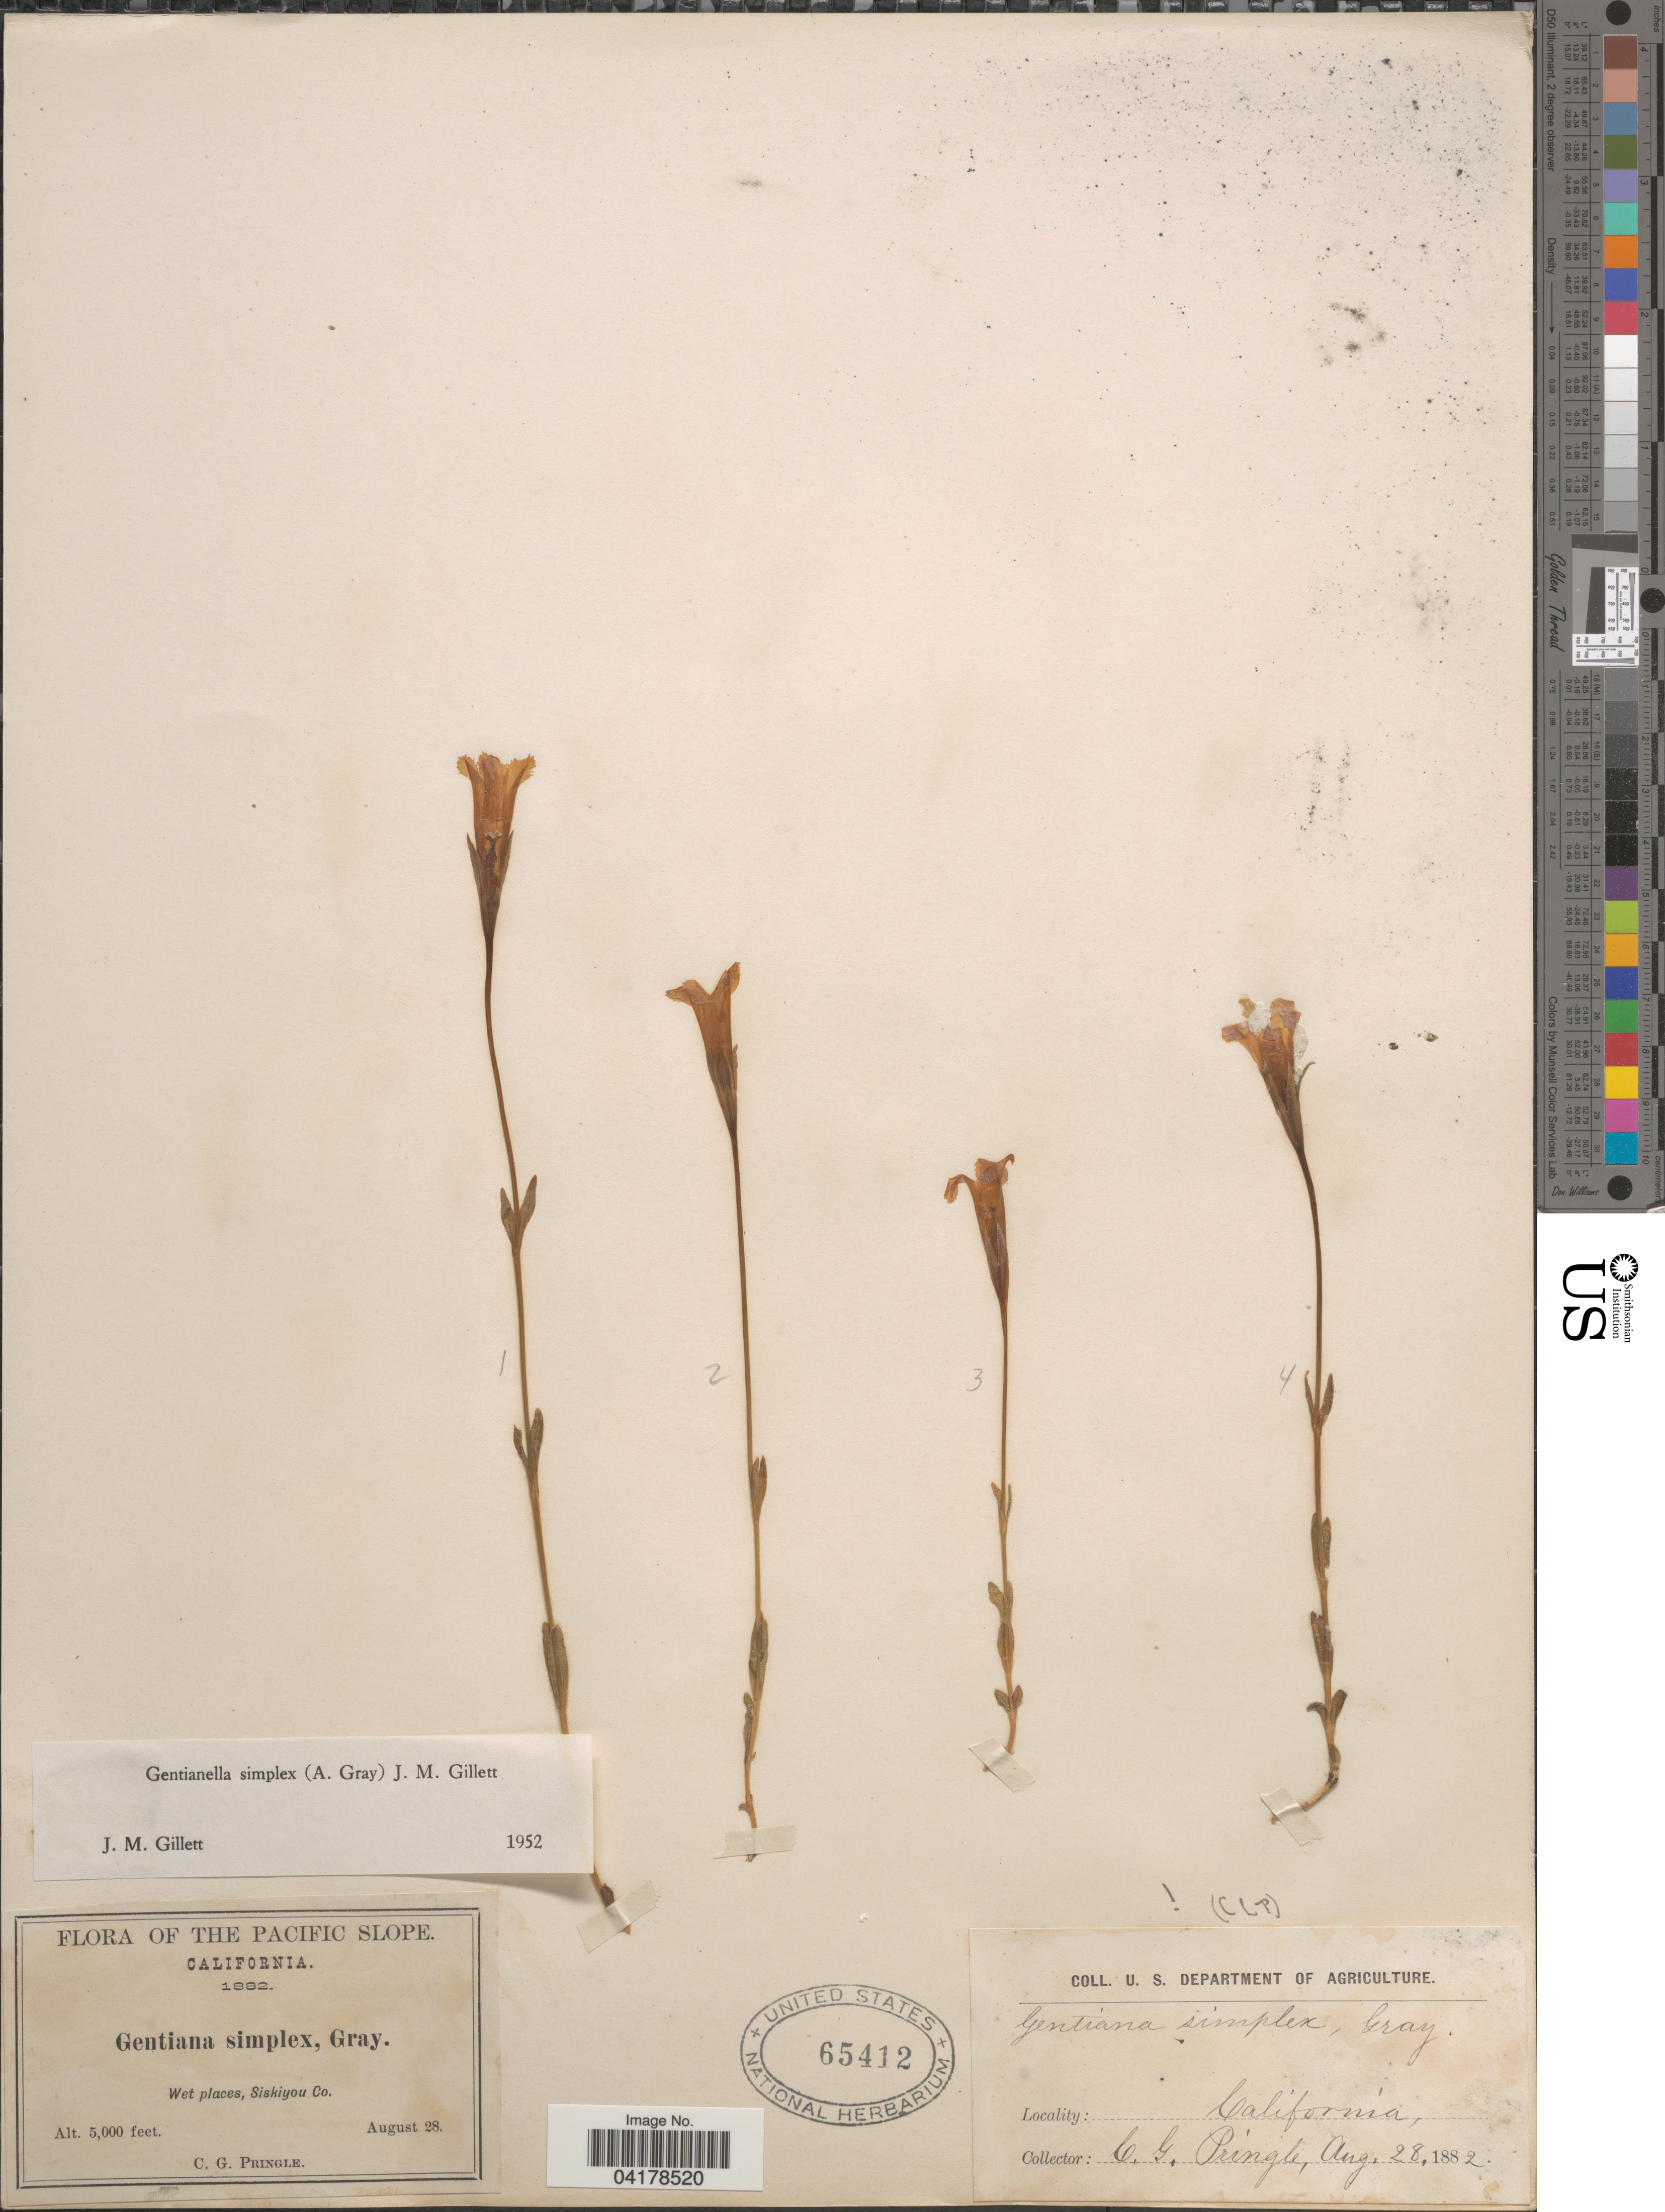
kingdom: Plantae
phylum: Tracheophyta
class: Magnoliopsida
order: Gentianales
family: Gentianaceae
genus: Gentianella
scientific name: Gentianella simplex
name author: (A. Gray) J.M. Gillett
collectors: C. G. Pringle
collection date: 1882-08-28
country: United States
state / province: California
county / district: Siskiyou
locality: The Pacific Slope. Siskiyou Co.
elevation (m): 1524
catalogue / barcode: US 65412